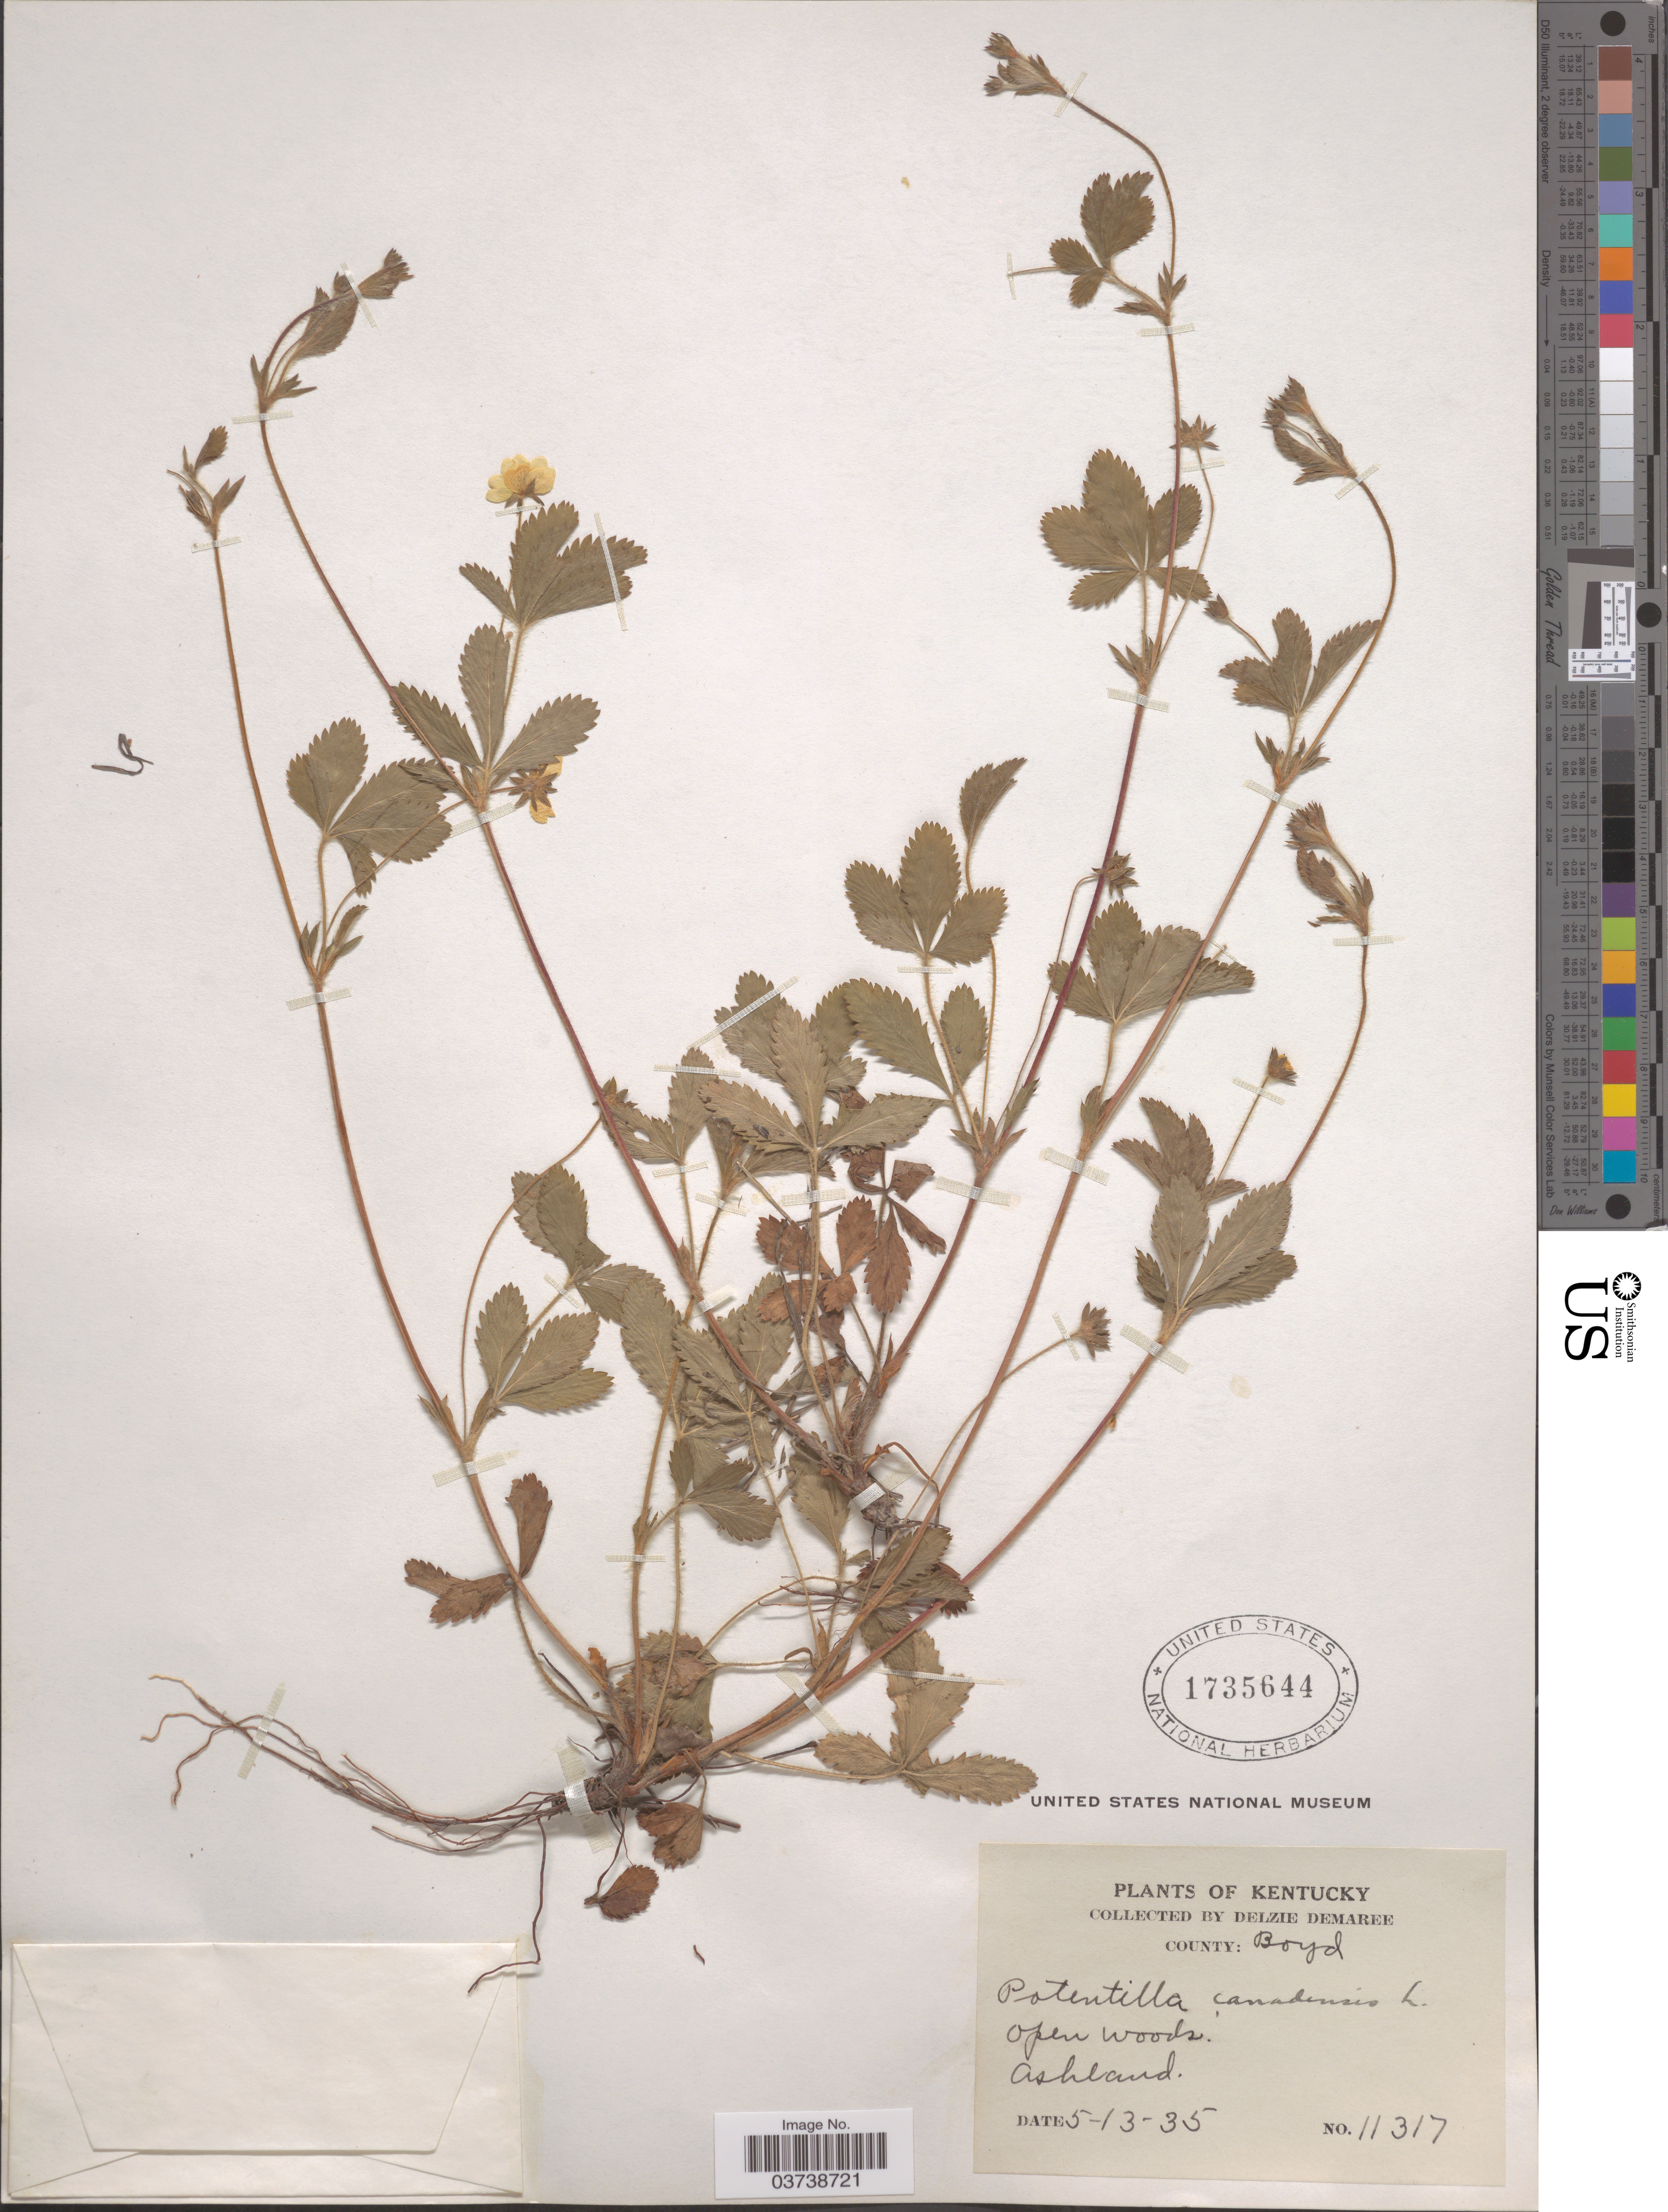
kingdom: Plantae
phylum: Tracheophyta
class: Magnoliopsida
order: Rosales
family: Rosaceae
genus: Potentilla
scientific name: Potentilla canadensis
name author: L.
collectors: D. Demaree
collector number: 11317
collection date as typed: Transcribed d/m/y: 13/5/35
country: United States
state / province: Kentucky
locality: County: Boyd. Ashland.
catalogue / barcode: US 1735644